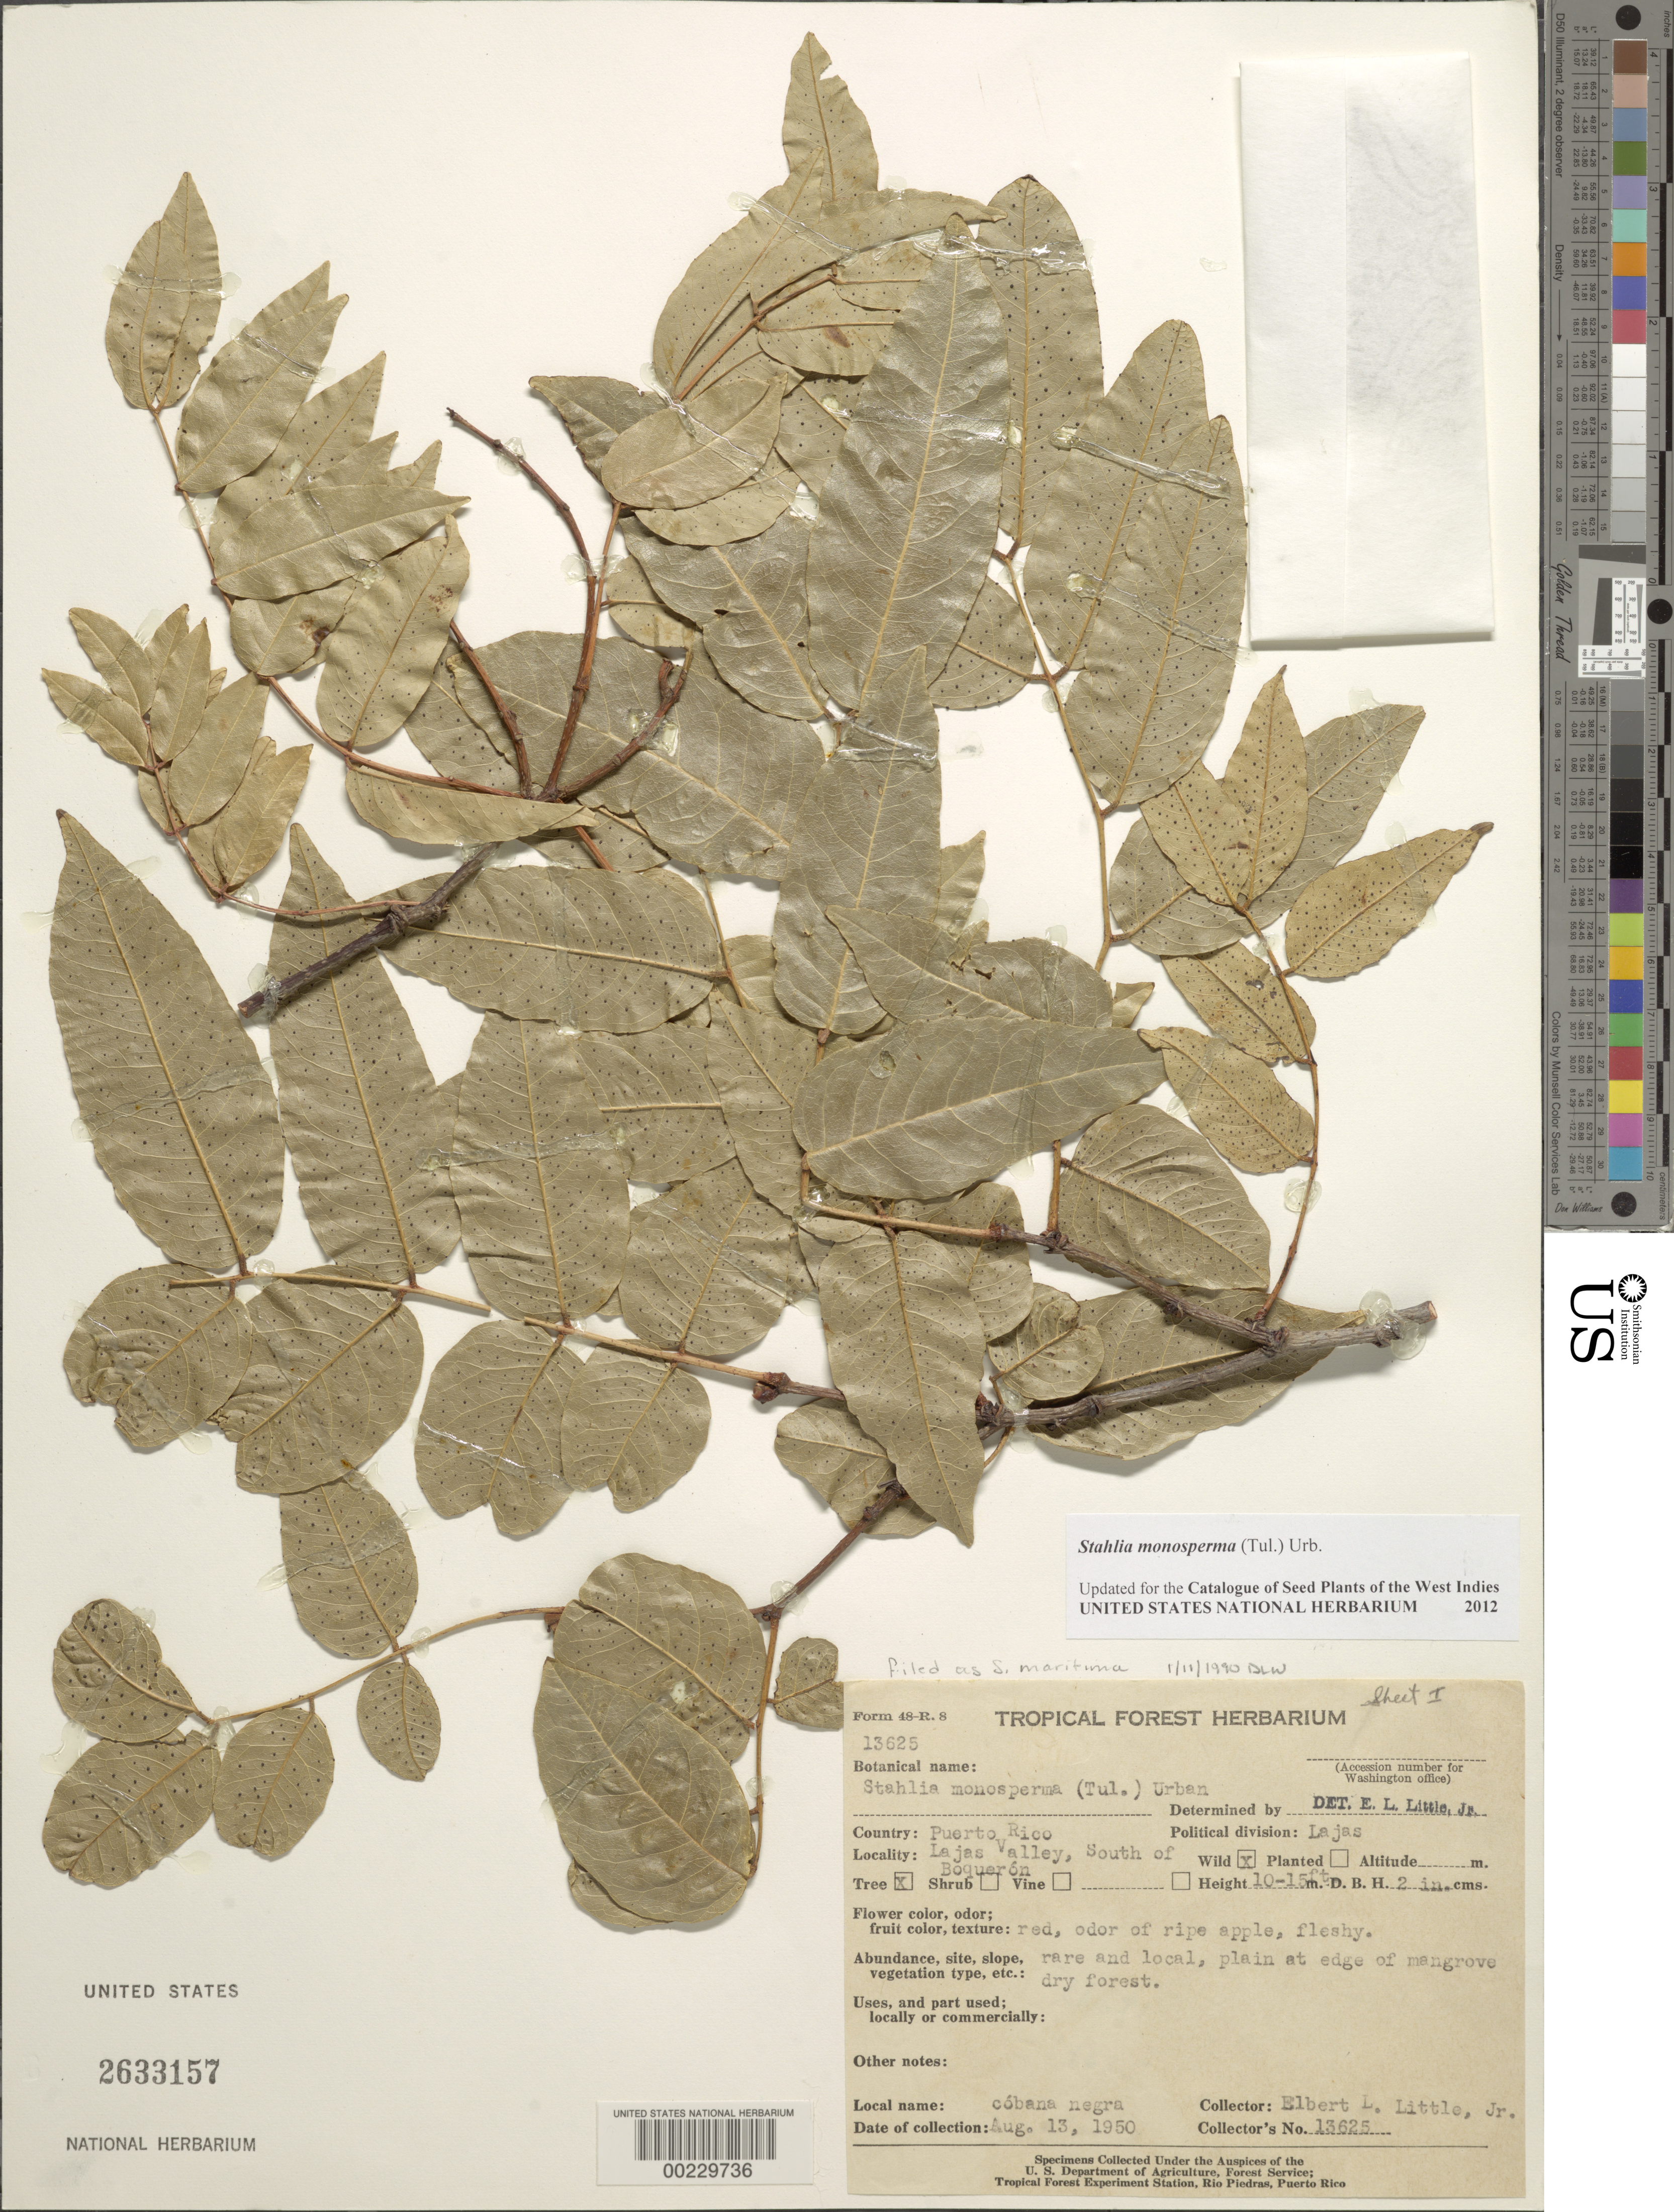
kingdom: Plantae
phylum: Tracheophyta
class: Magnoliopsida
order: Fabales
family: Fabaceae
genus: Libidibia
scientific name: Libidibia monosperma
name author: (Tul.) Gagnon & G.P. Lewis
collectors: E. L. Little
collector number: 13625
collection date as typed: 13 Aug 1950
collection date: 1950-08-13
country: Puerto Rico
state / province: Lajas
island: Greater Antilles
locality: Lajas Valley, S of Boqueron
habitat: At edge of mangrove dry forest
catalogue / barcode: US 2633157